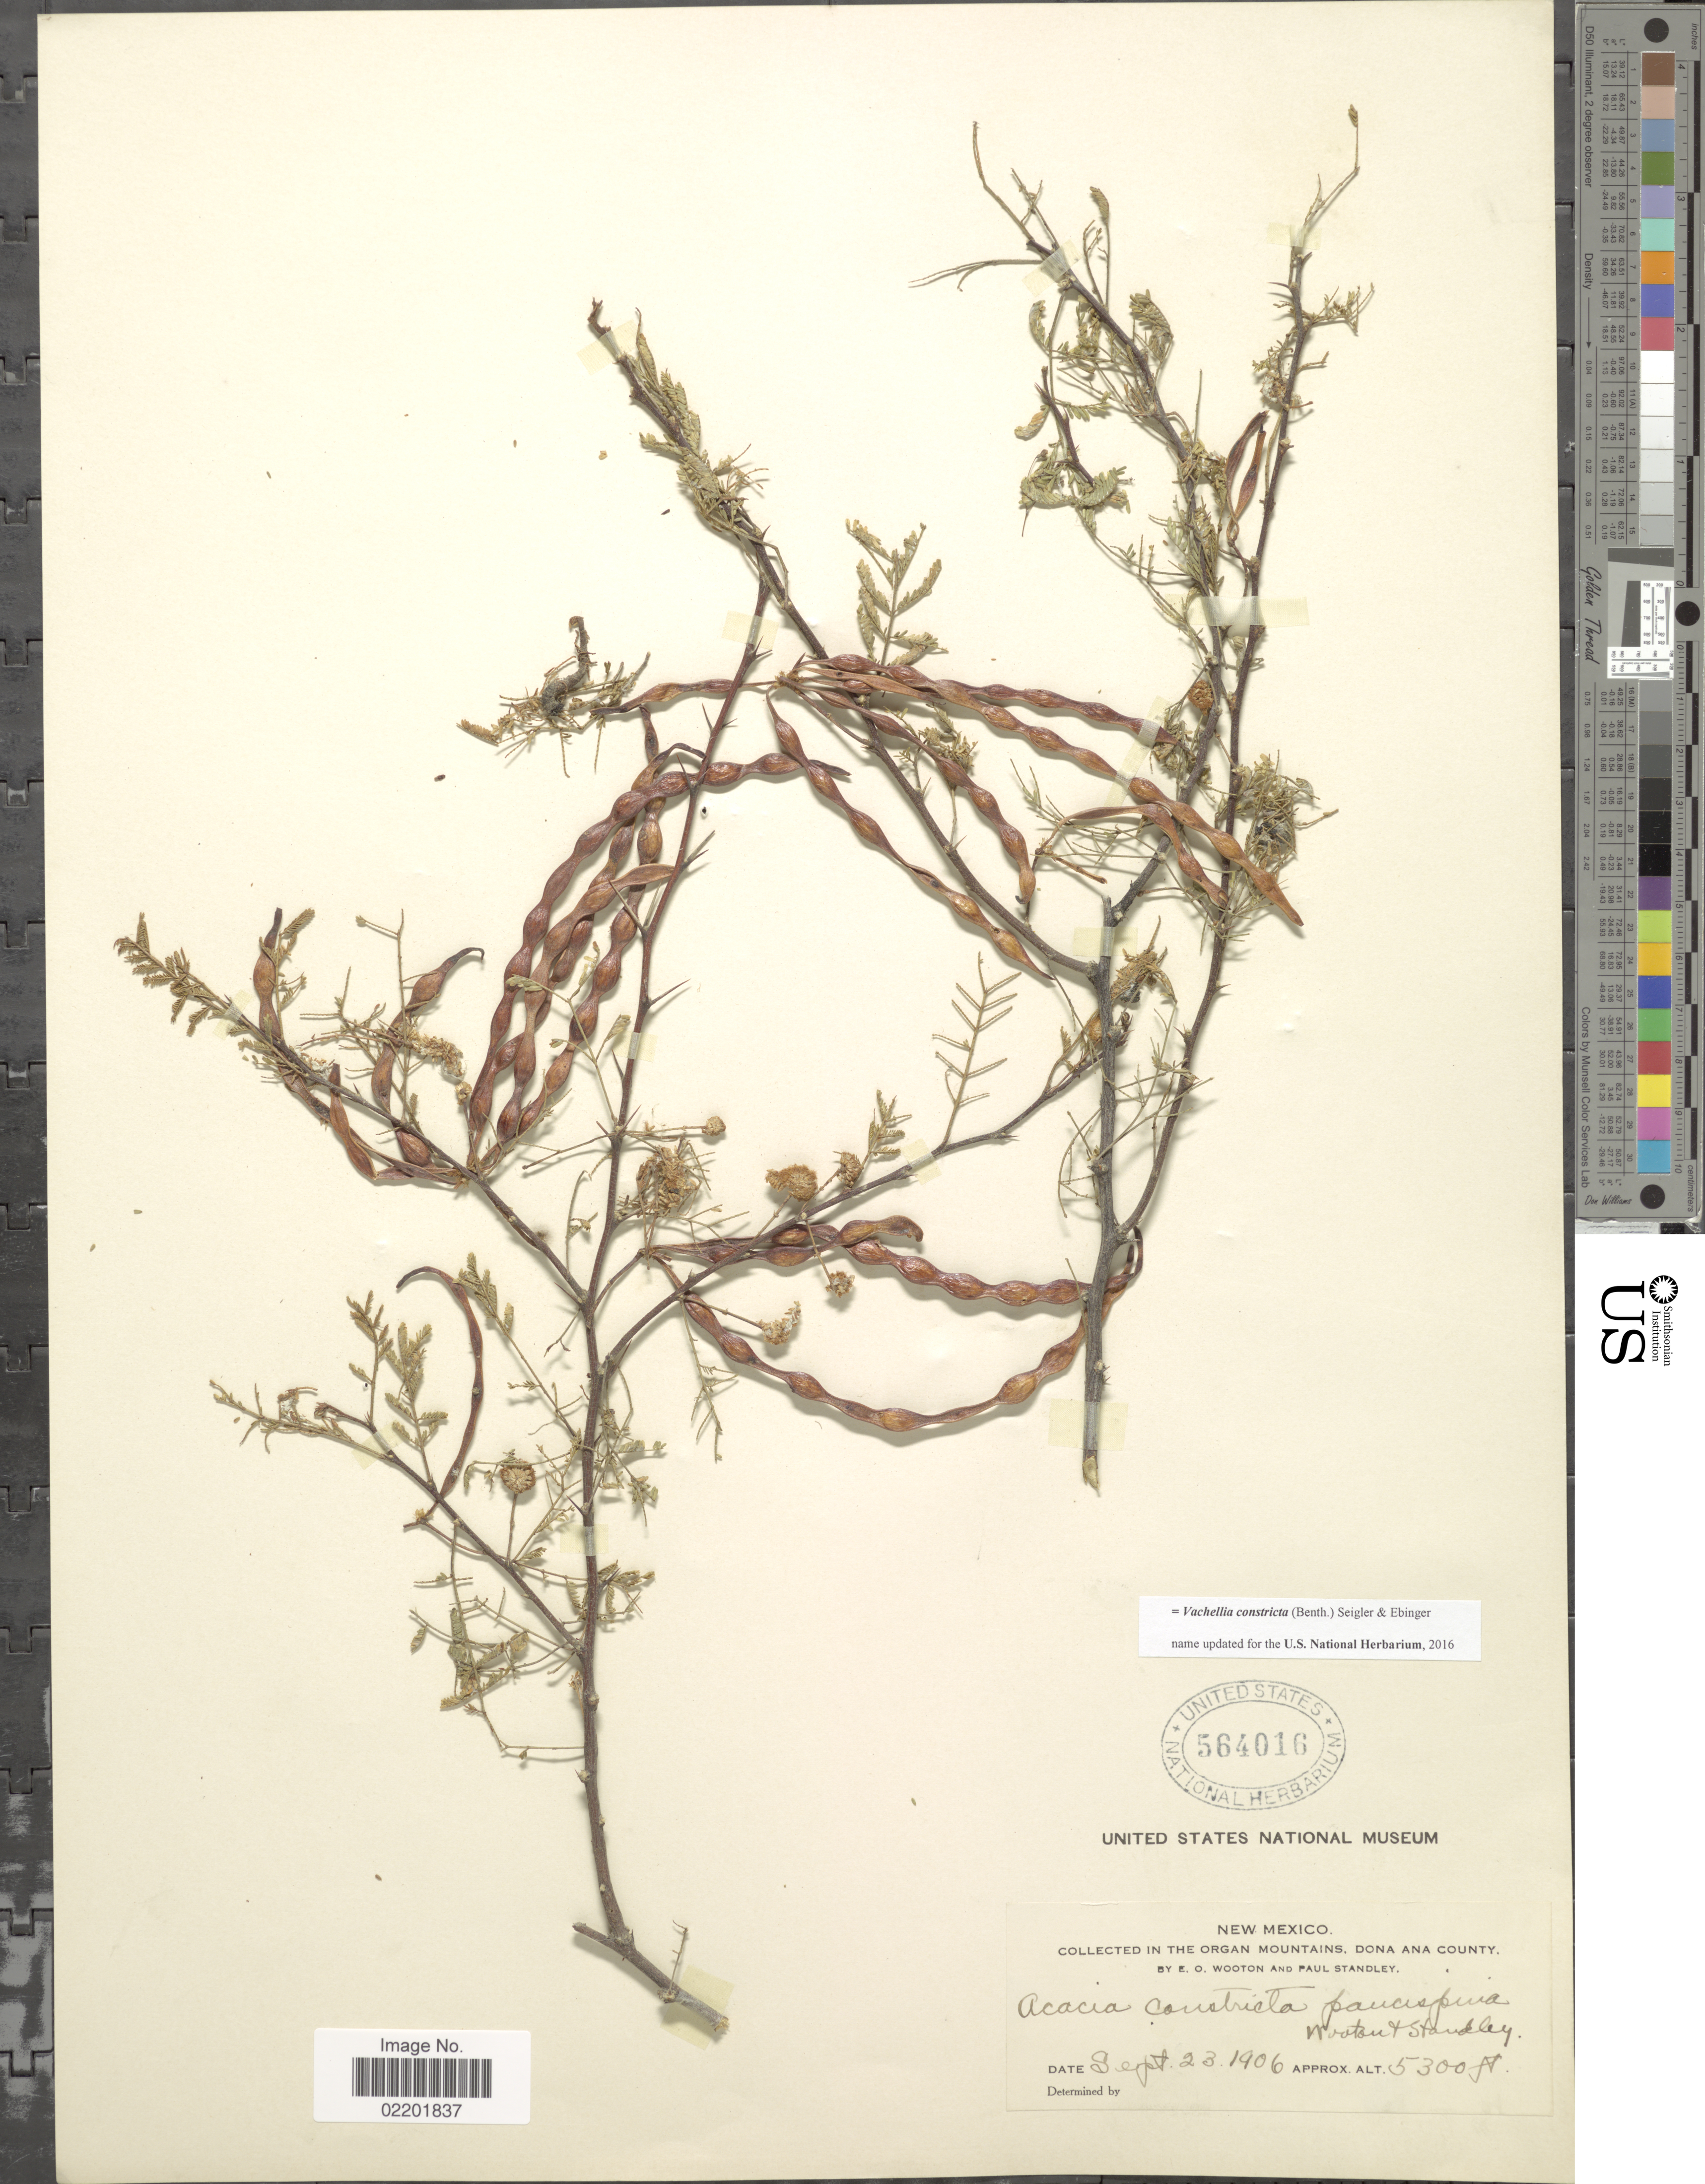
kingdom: Plantae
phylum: Tracheophyta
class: Magnoliopsida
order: Fabales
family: Fabaceae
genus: Vachellia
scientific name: Vachellia constricta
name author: (Benth.) Seigler & Ebinger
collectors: E. O. Wooton & P. C. Standley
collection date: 1906-09-23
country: United States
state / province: New Mexico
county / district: Dona Ana Co.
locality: The Organ Mountains.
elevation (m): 1615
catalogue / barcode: US 564016